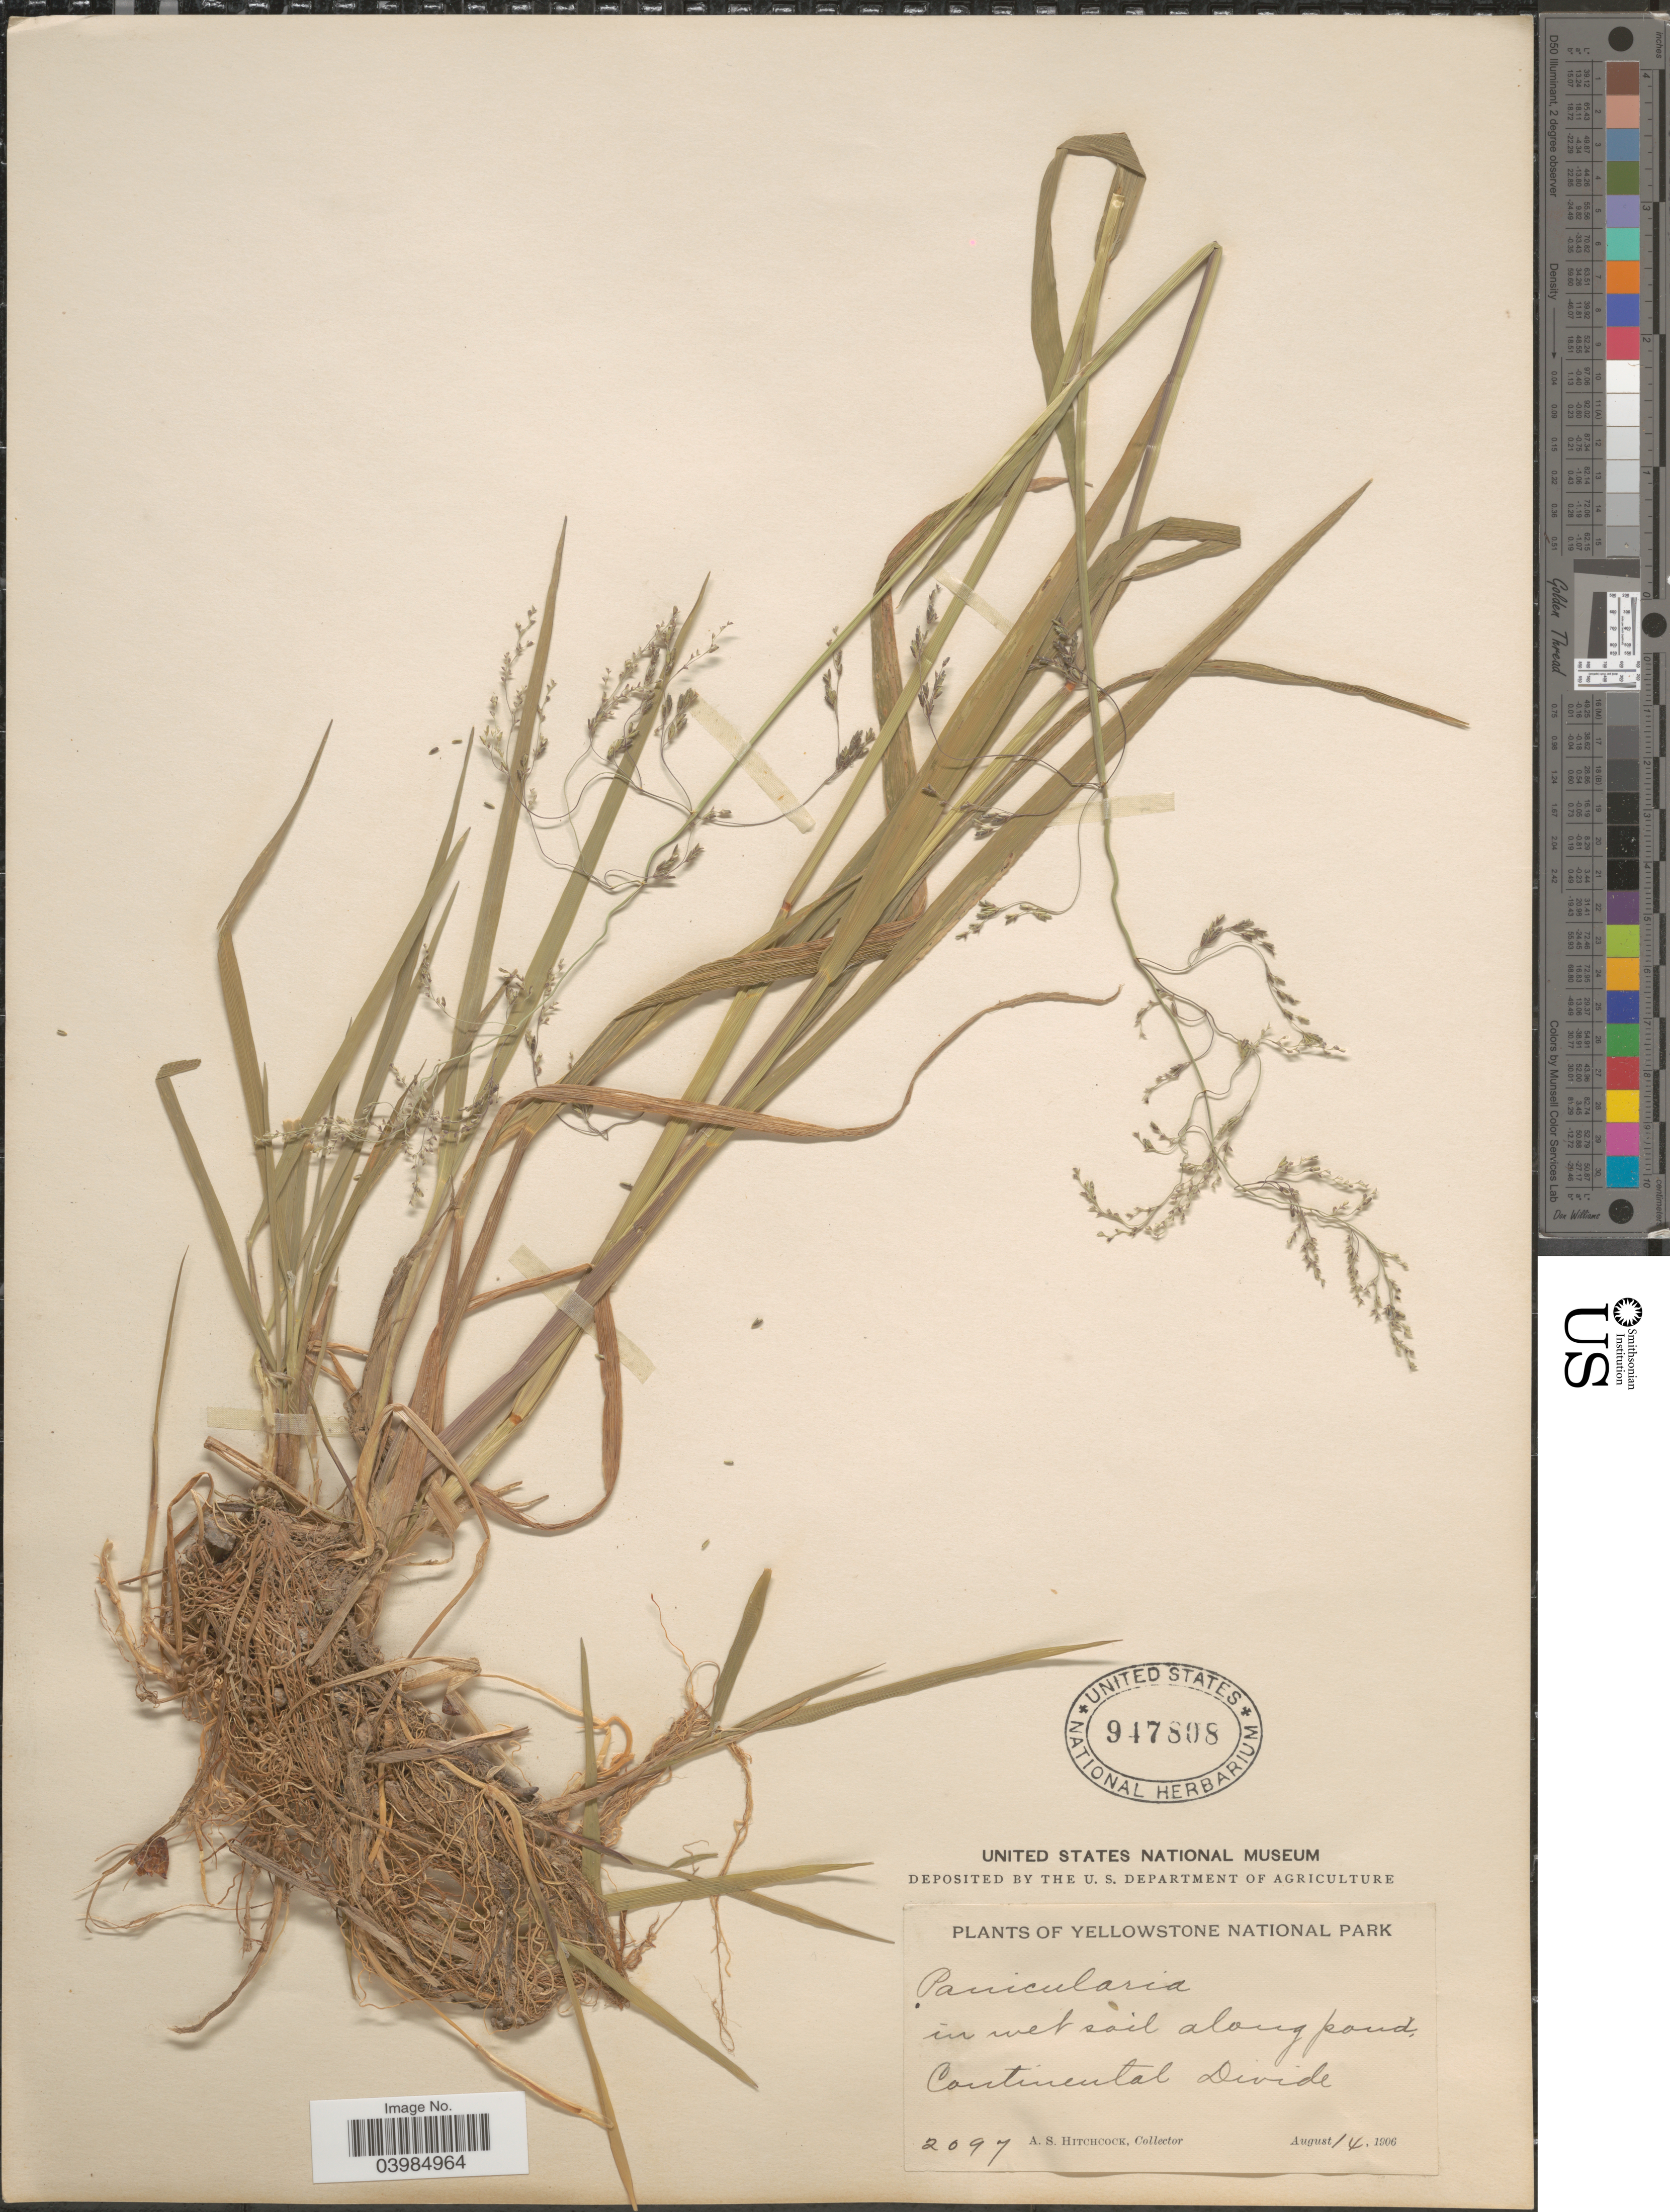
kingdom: Plantae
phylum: Tracheophyta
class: Liliopsida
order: Poales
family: Poaceae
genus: Glyceria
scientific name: Glyceria sp.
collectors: A. S. Hitchcock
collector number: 2097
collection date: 1906-08-14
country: United States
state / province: Wyoming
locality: Yellowstone National Park. Along pond, Continental Divide.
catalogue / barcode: US 947808